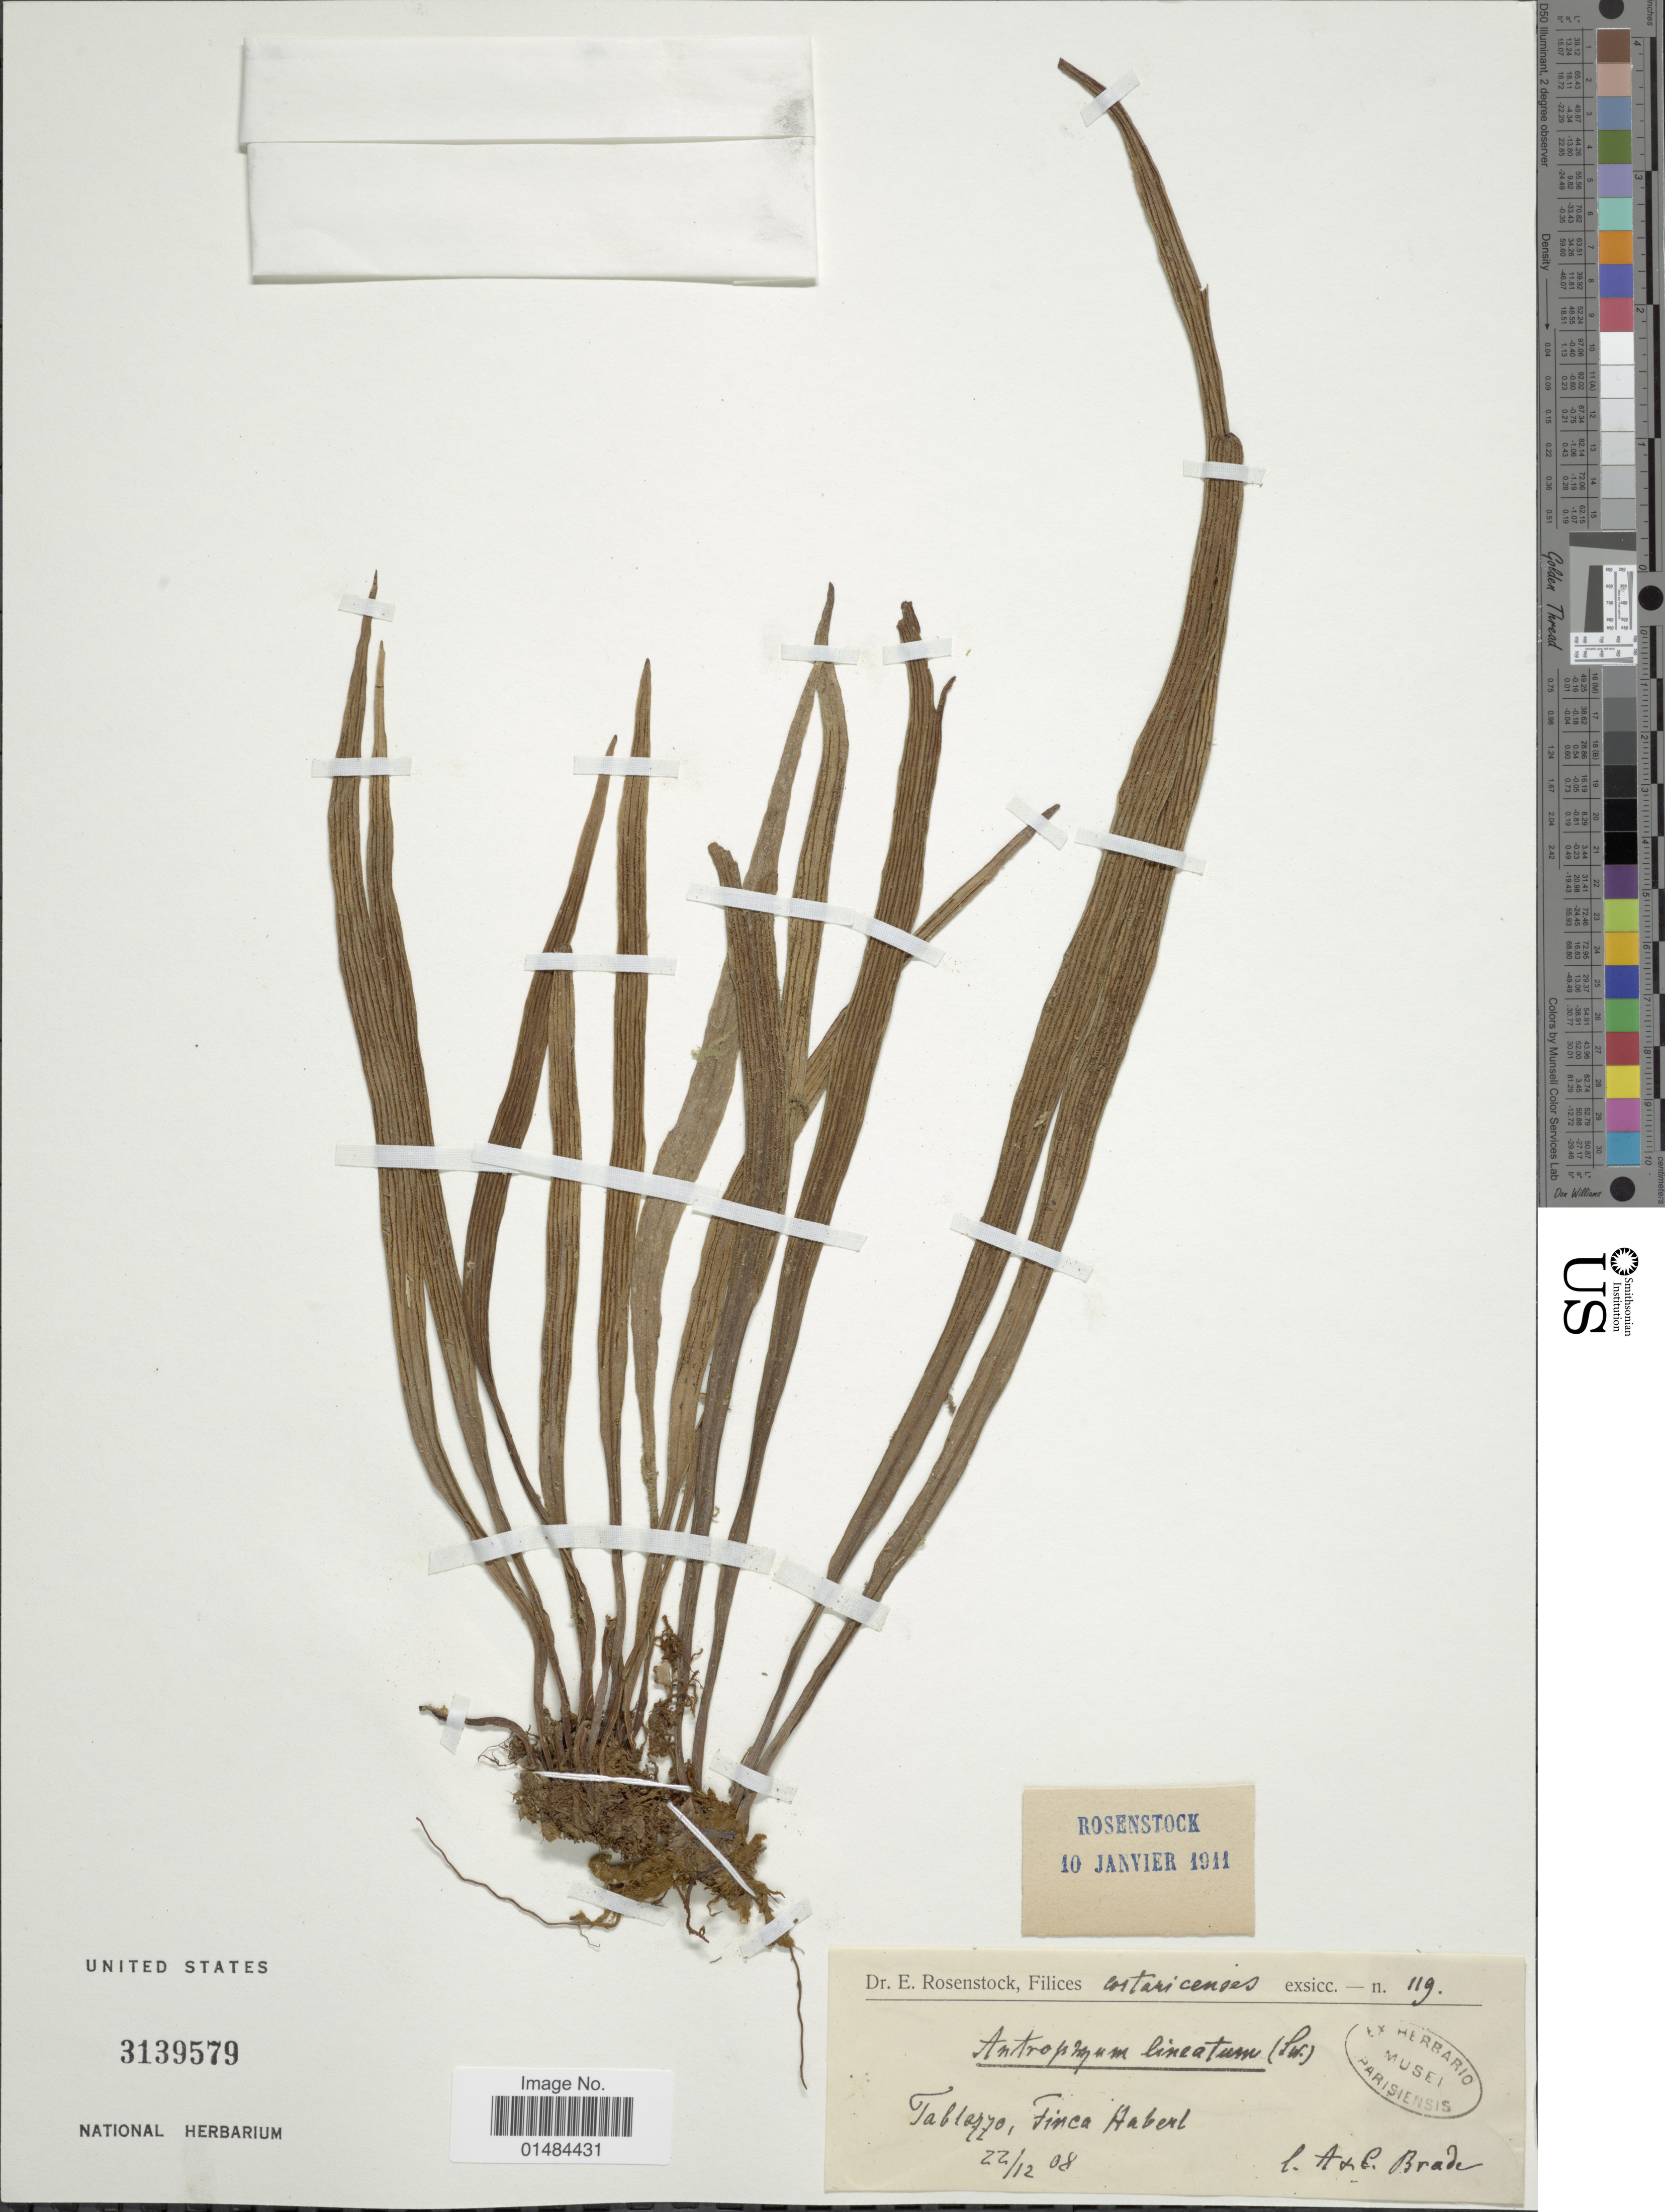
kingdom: Plantae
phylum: Tracheophyta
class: Polypodiopsida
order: Polypodiales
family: Pteridaceae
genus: Polytaenium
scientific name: Polytaenium lineatum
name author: (Sw.) J. Sm.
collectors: A. Brade & C. Brade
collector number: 119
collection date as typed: Transcribed d/m/y: 22/12/8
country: Costa Rica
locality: Costaricenses, Tablazzo, Finca Habert.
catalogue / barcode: US 3139579